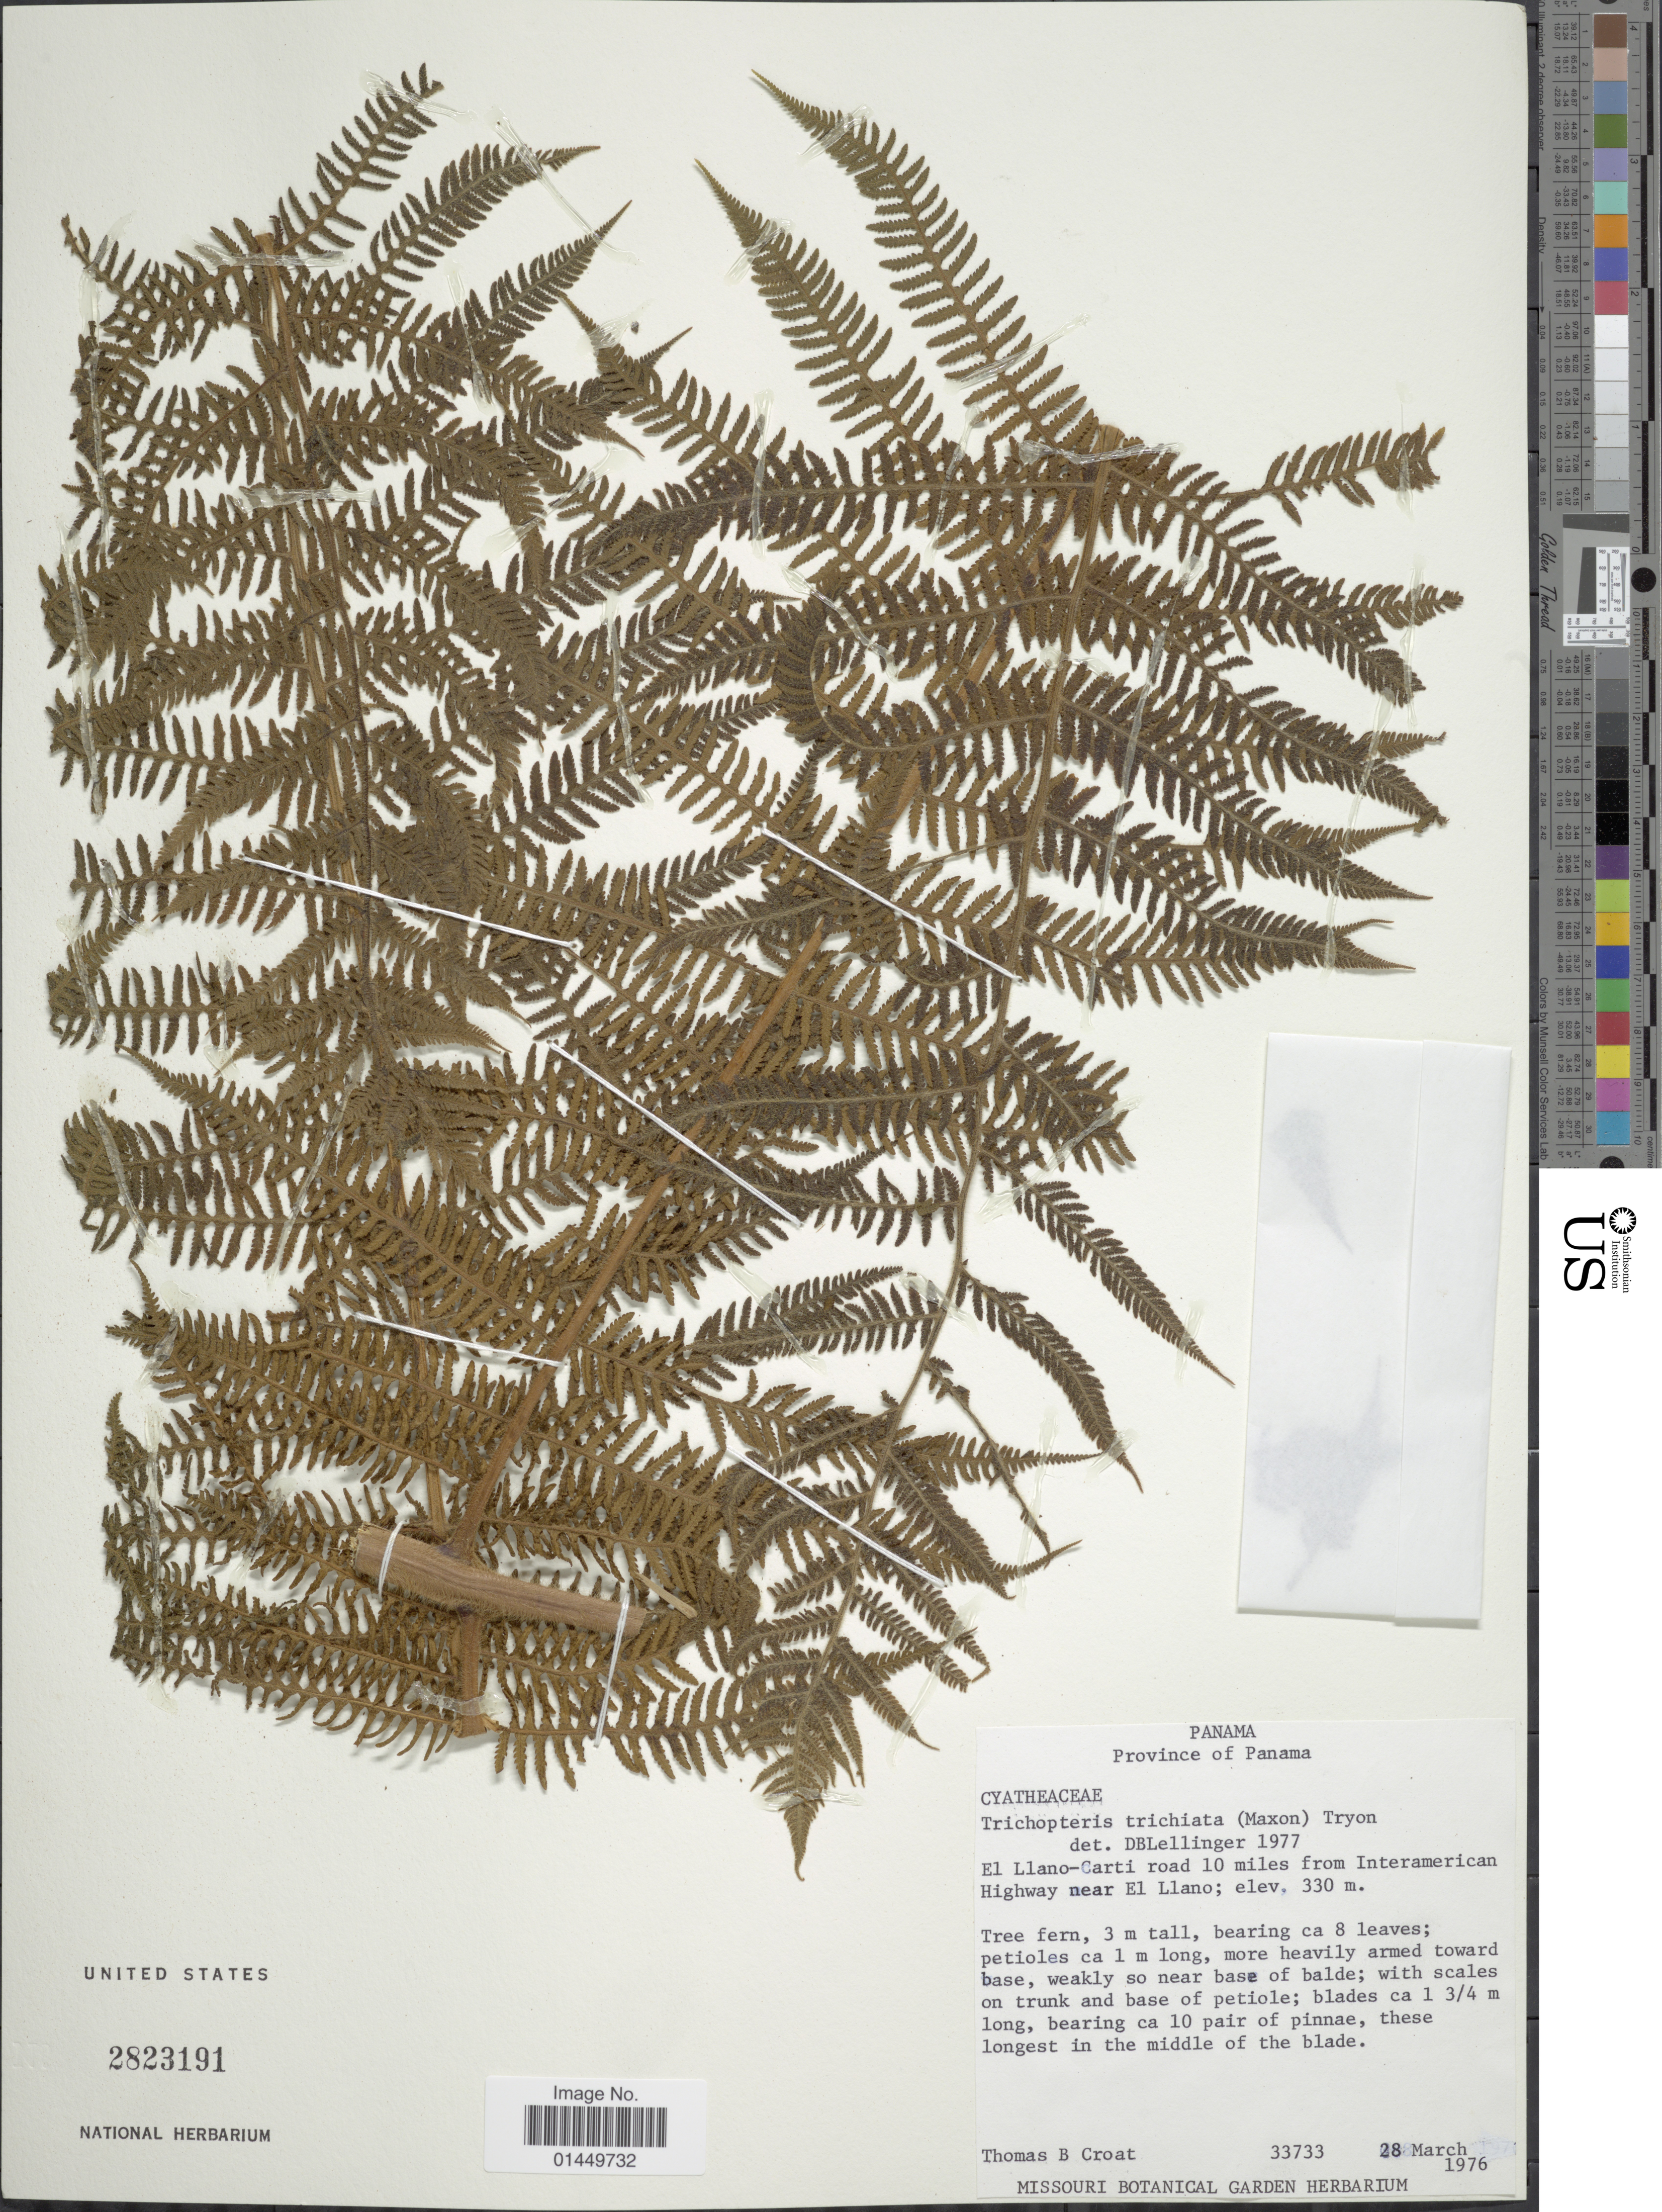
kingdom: Plantae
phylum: Tracheophyta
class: Polypodiopsida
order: Cyatheales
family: Cyatheaceae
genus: Cyathea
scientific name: Cyathea trichiata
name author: (Maxon) Domin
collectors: T. B. Croat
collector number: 33733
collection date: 1976-03-28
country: Panama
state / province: Panamá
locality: Province of Panama, El Llano-Carti road 10 miles from Interamerican Highway near El Llano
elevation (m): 330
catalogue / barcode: US 2823191